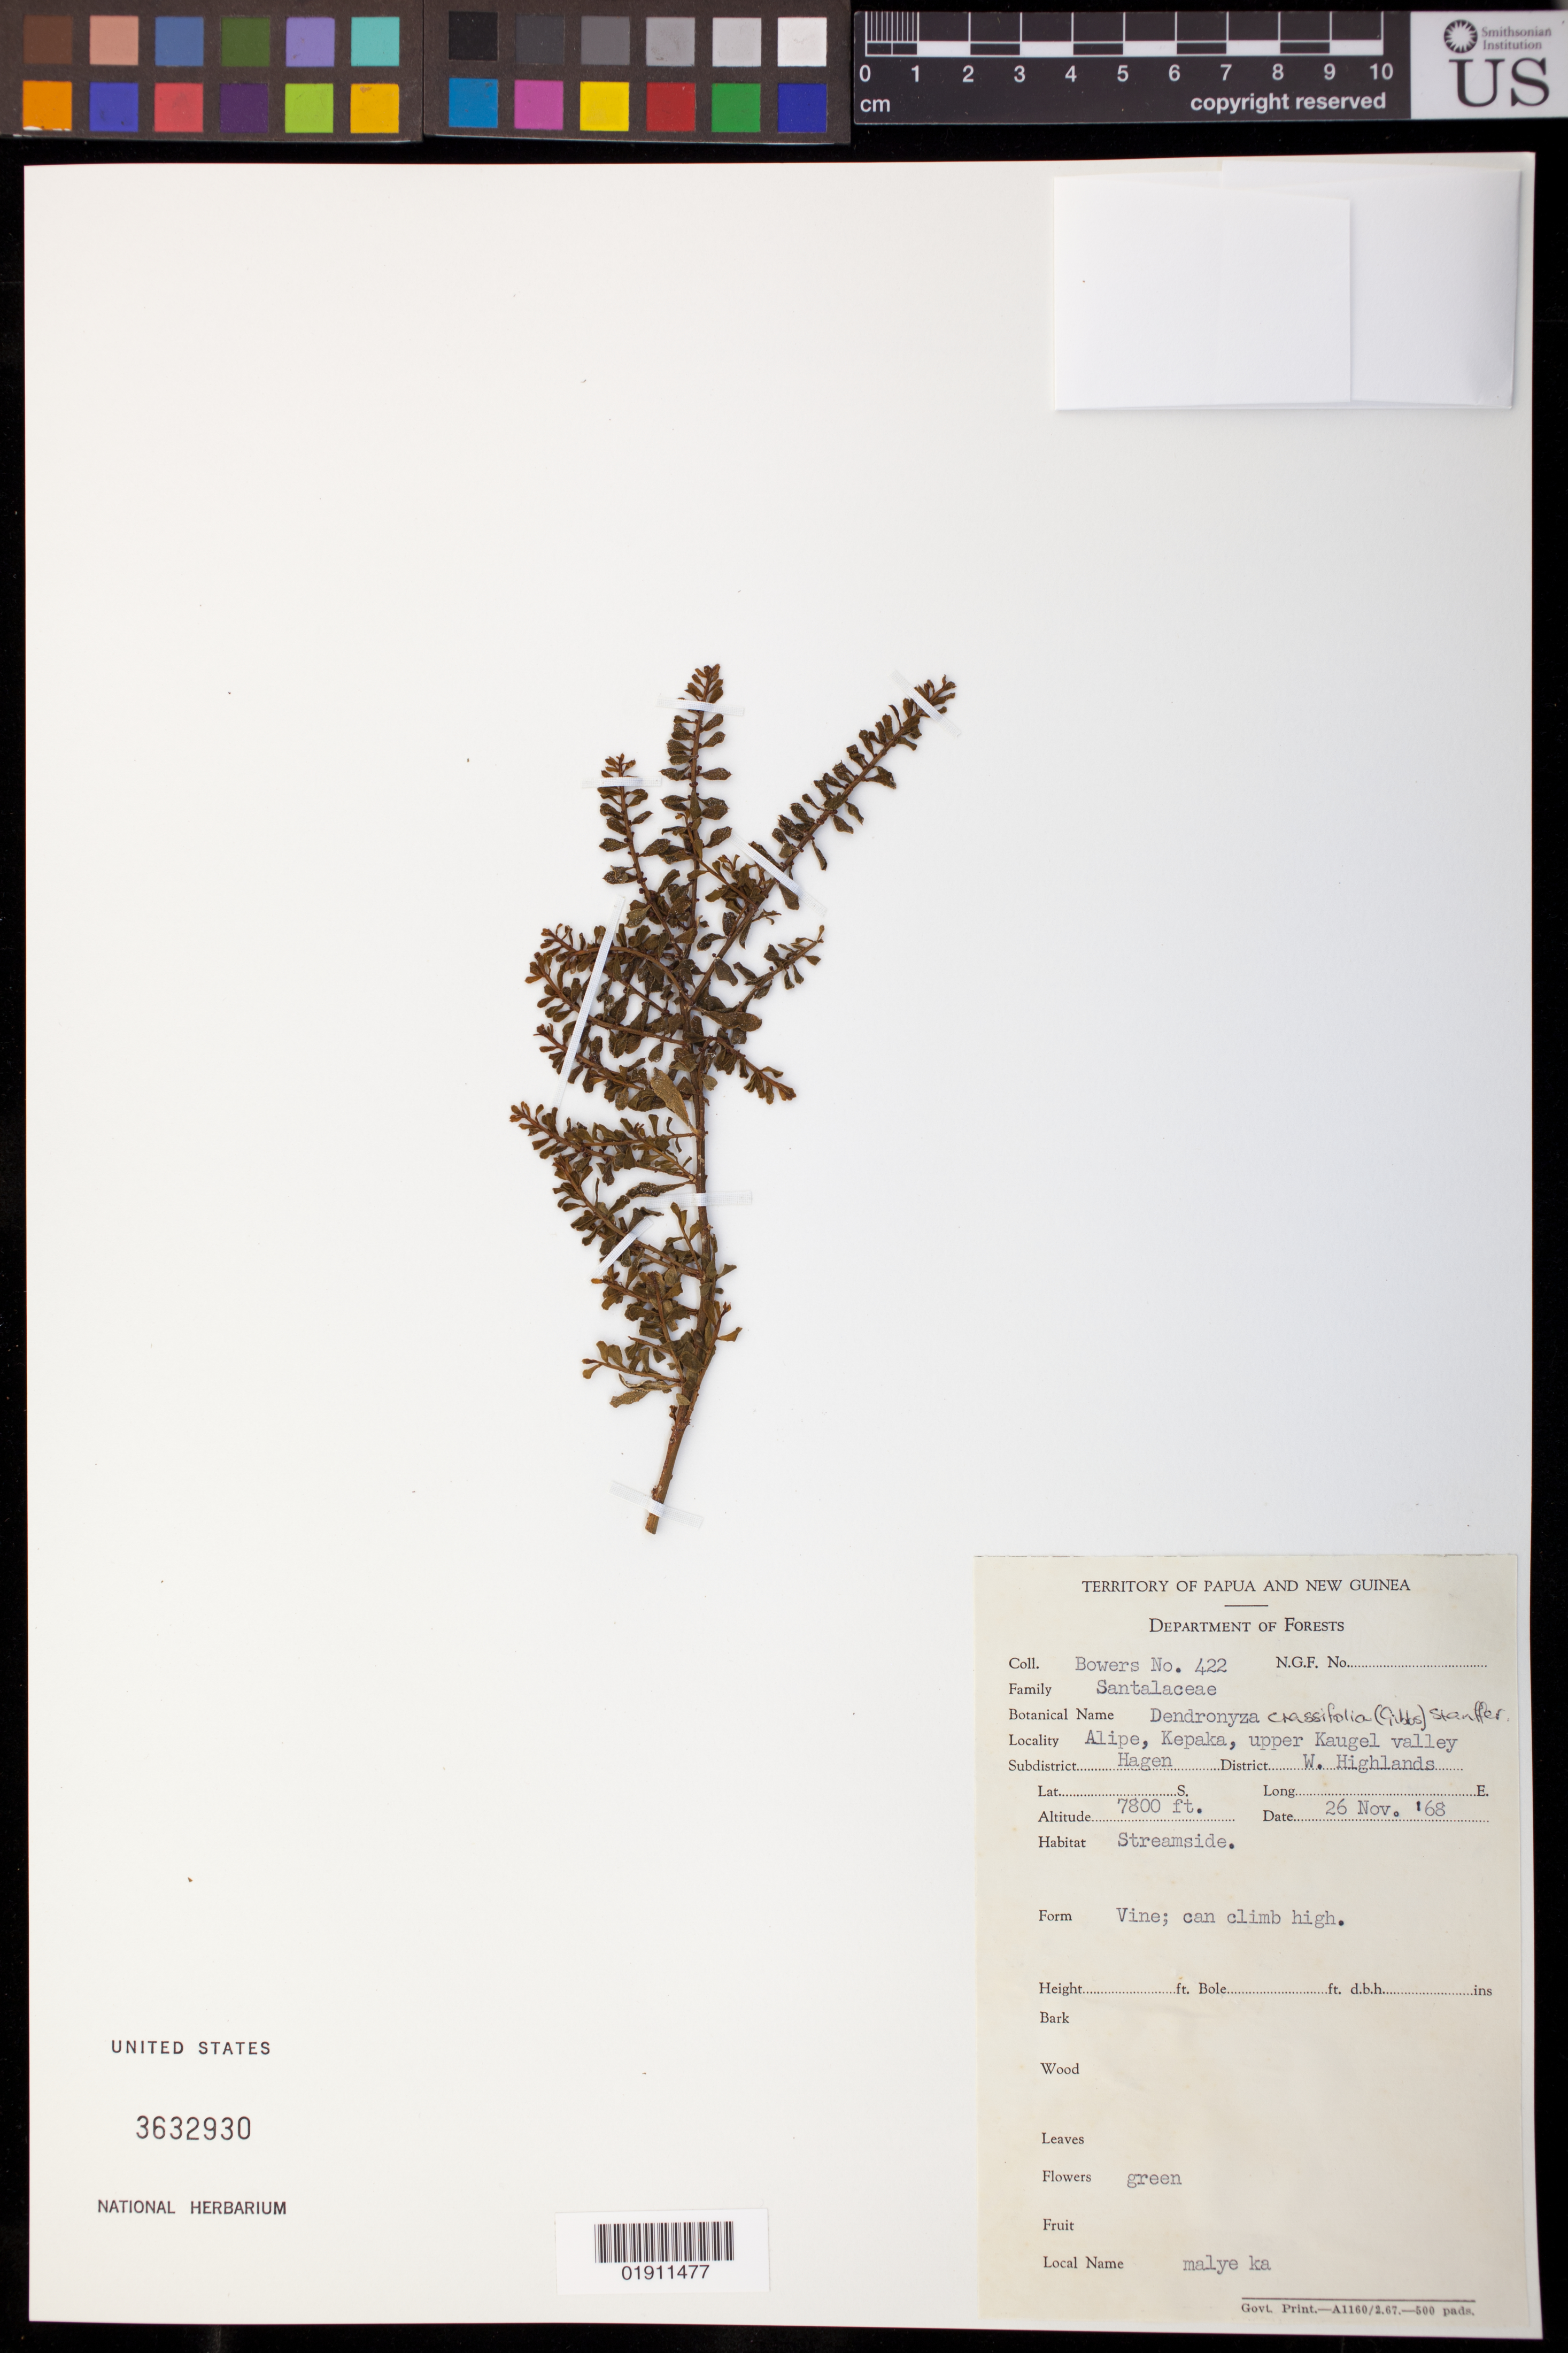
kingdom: Plantae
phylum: Tracheophyta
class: Magnoliopsida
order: Santalales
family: Amphorogynaceae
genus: Dendromyza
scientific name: Dendromyza crassifolia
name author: Stauffer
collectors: -. Bowers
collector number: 422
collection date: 1968-11-26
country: Papua New Guinea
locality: Alipe, Kepaka, upper Kaugel valley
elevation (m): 2377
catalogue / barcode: US 3632930